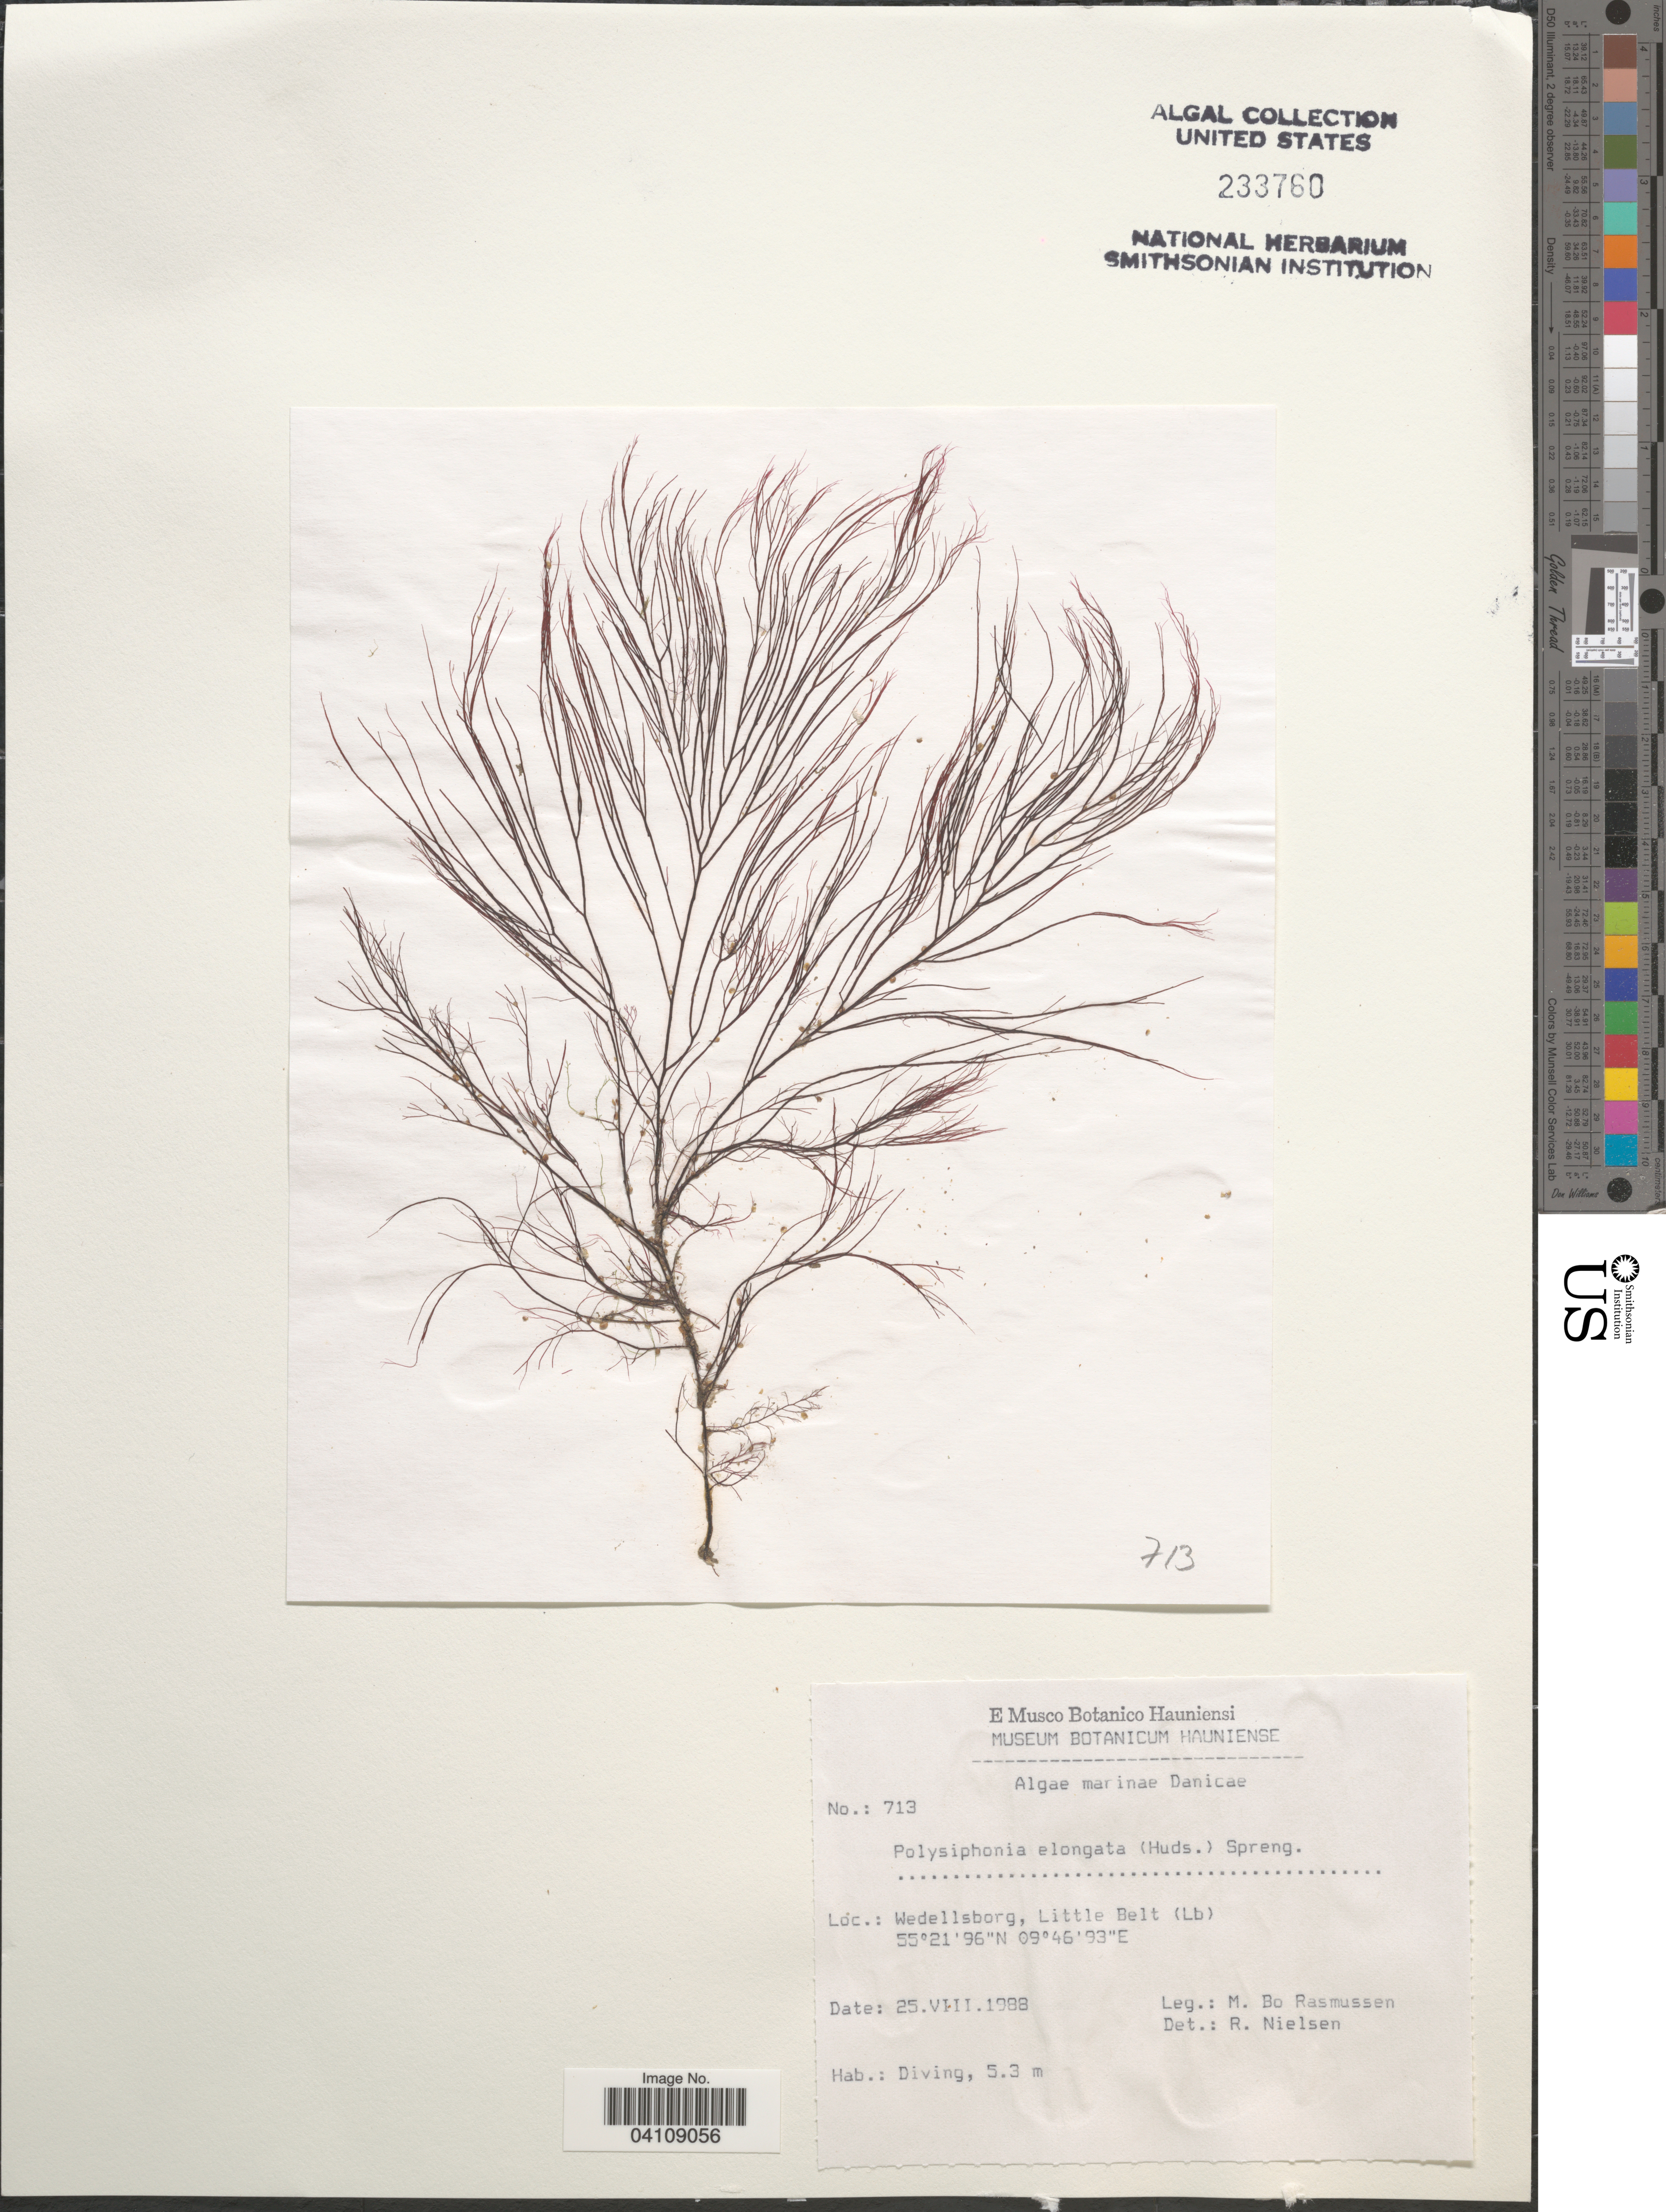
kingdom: Plantae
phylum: Rhodophyta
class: Florideophyceae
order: Ceramiales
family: Rhodomelaceae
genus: Carradoriella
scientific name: Carradoriella elongata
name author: (Hudson) Savoie & G.W. Saunders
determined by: Algae name updating Project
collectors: M. Rasmussen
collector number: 713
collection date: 1988-08-25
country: Denmark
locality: Danicae. Wedellsborg, Little Belt (Lb).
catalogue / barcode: US 233760